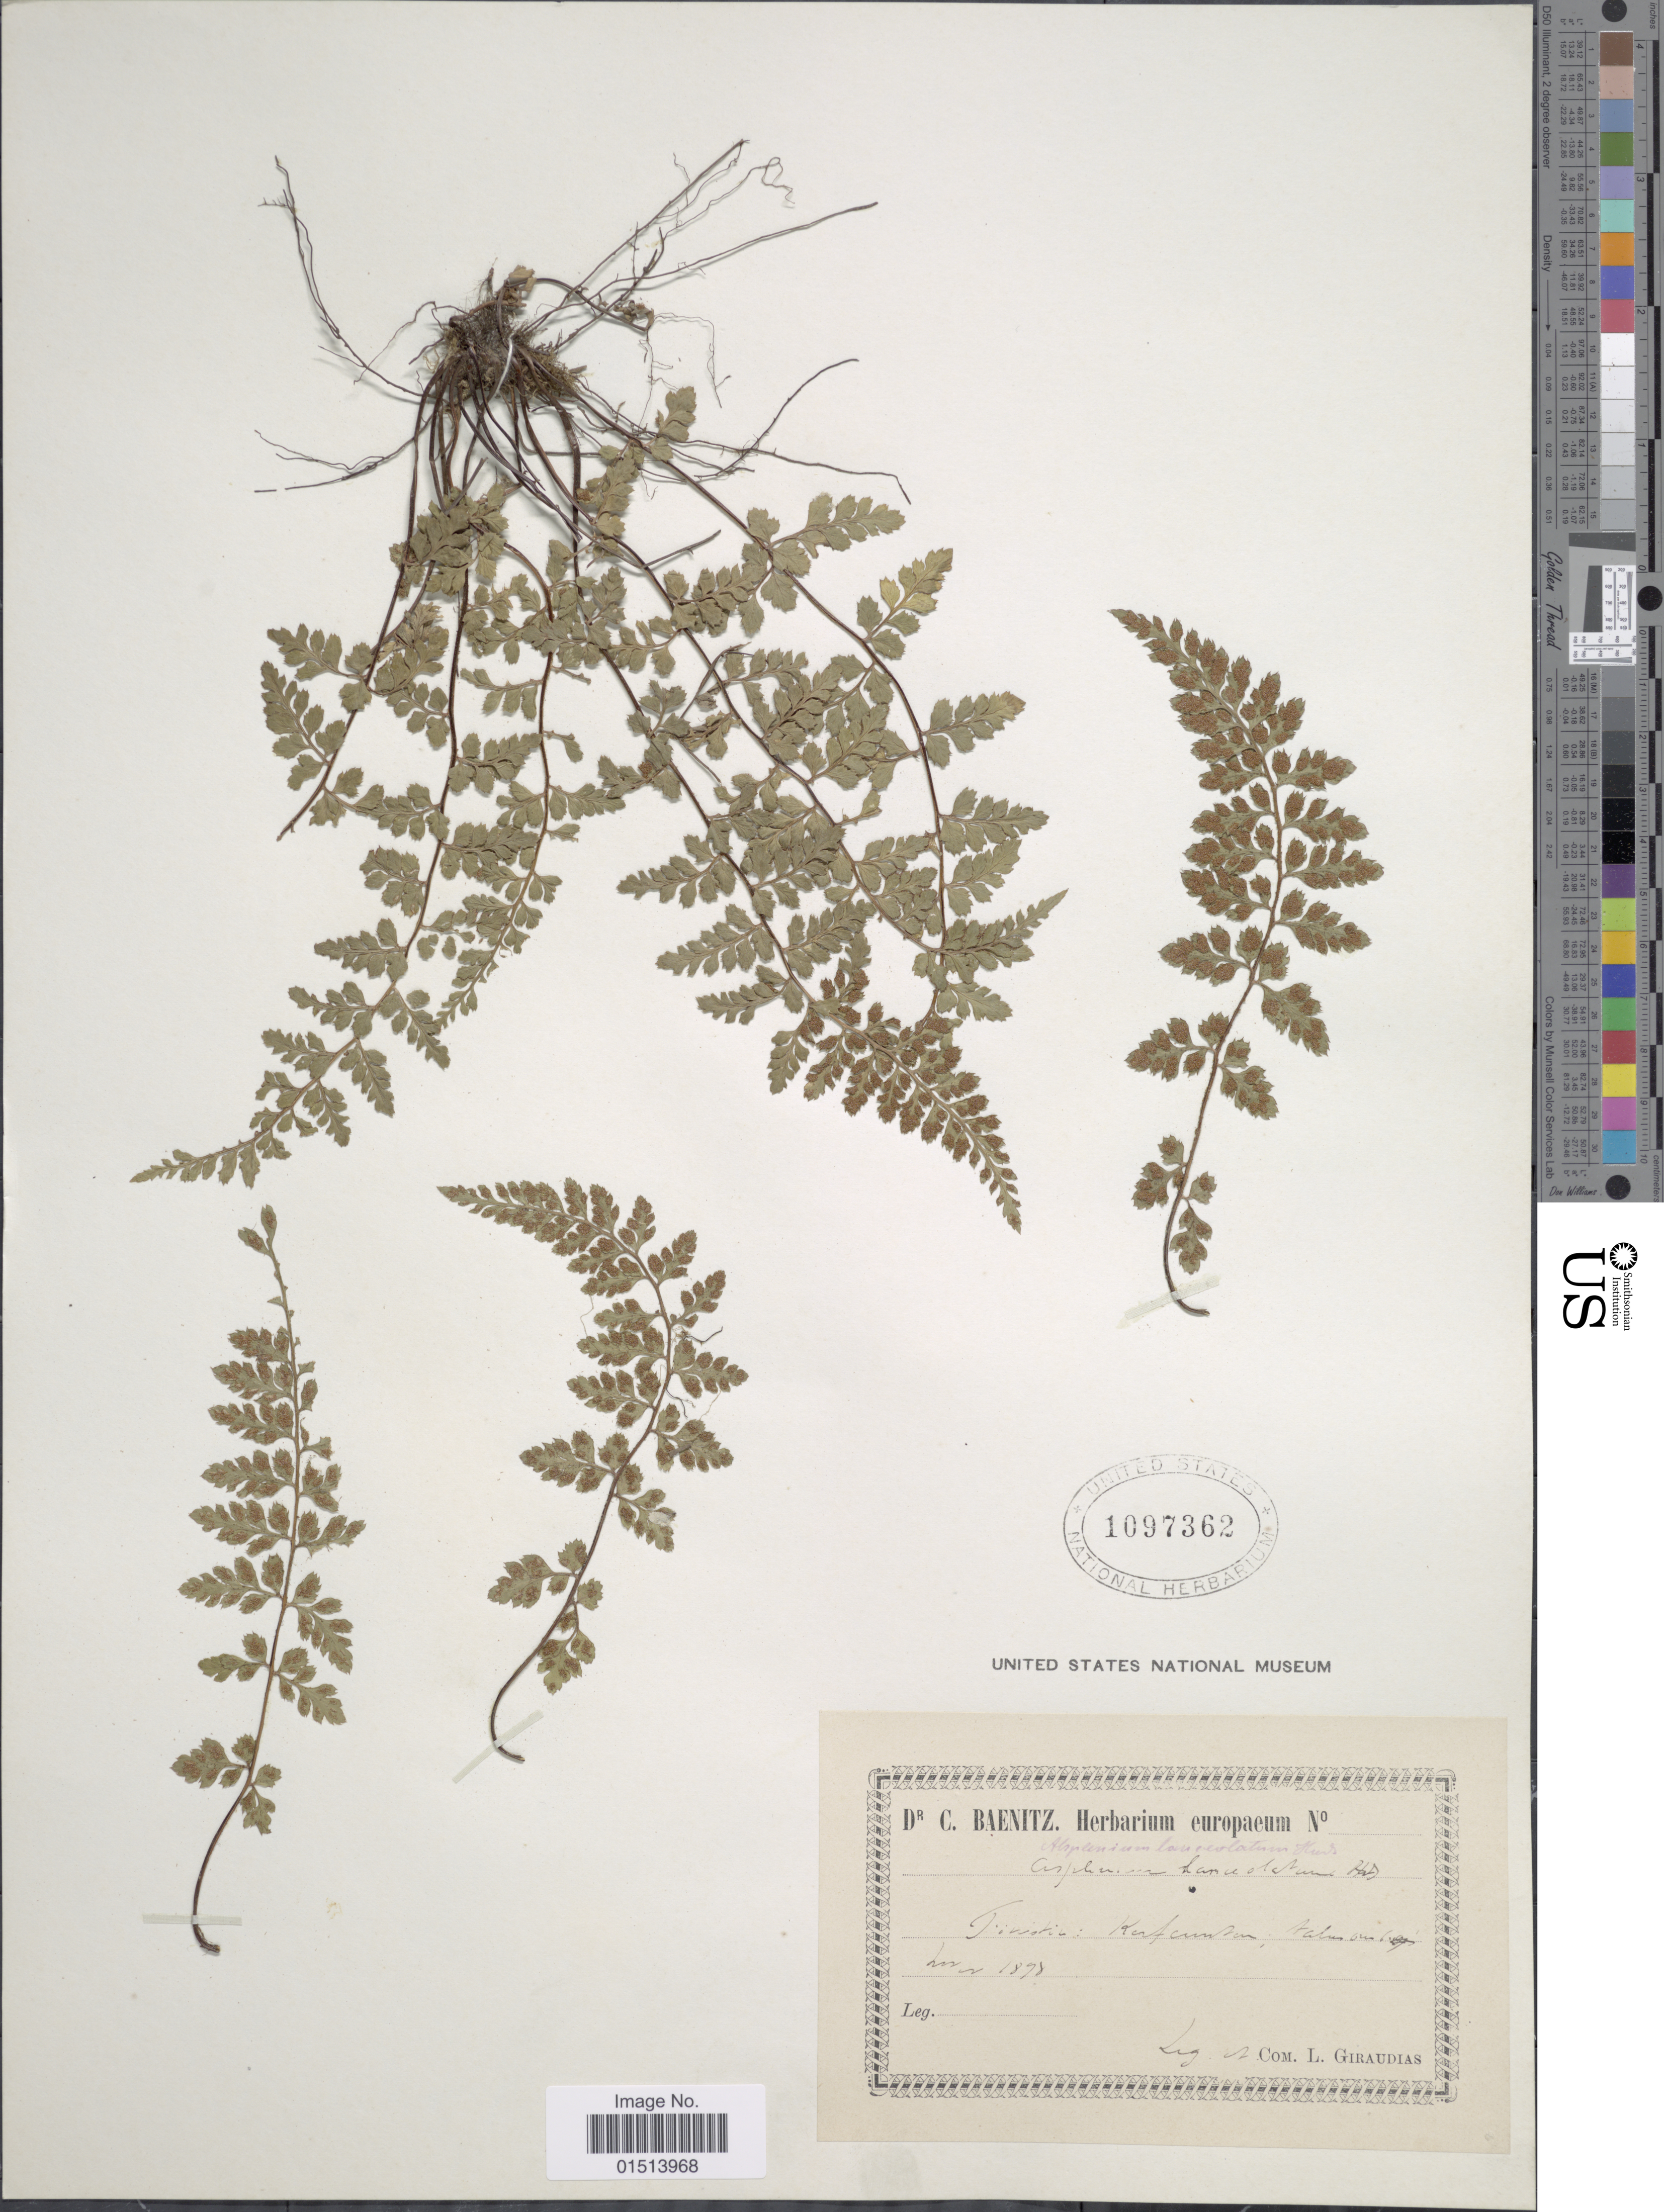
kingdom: Plantae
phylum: Tracheophyta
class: Polypodiopsida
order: Polypodiales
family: Aspleniaceae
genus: Asplenium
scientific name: Asplenium obovatum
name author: Viv.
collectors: L. Giraudias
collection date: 1898-01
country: Romania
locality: Tivistin: Kerfcuman, Talus [interpreted]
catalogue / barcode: US 1097362